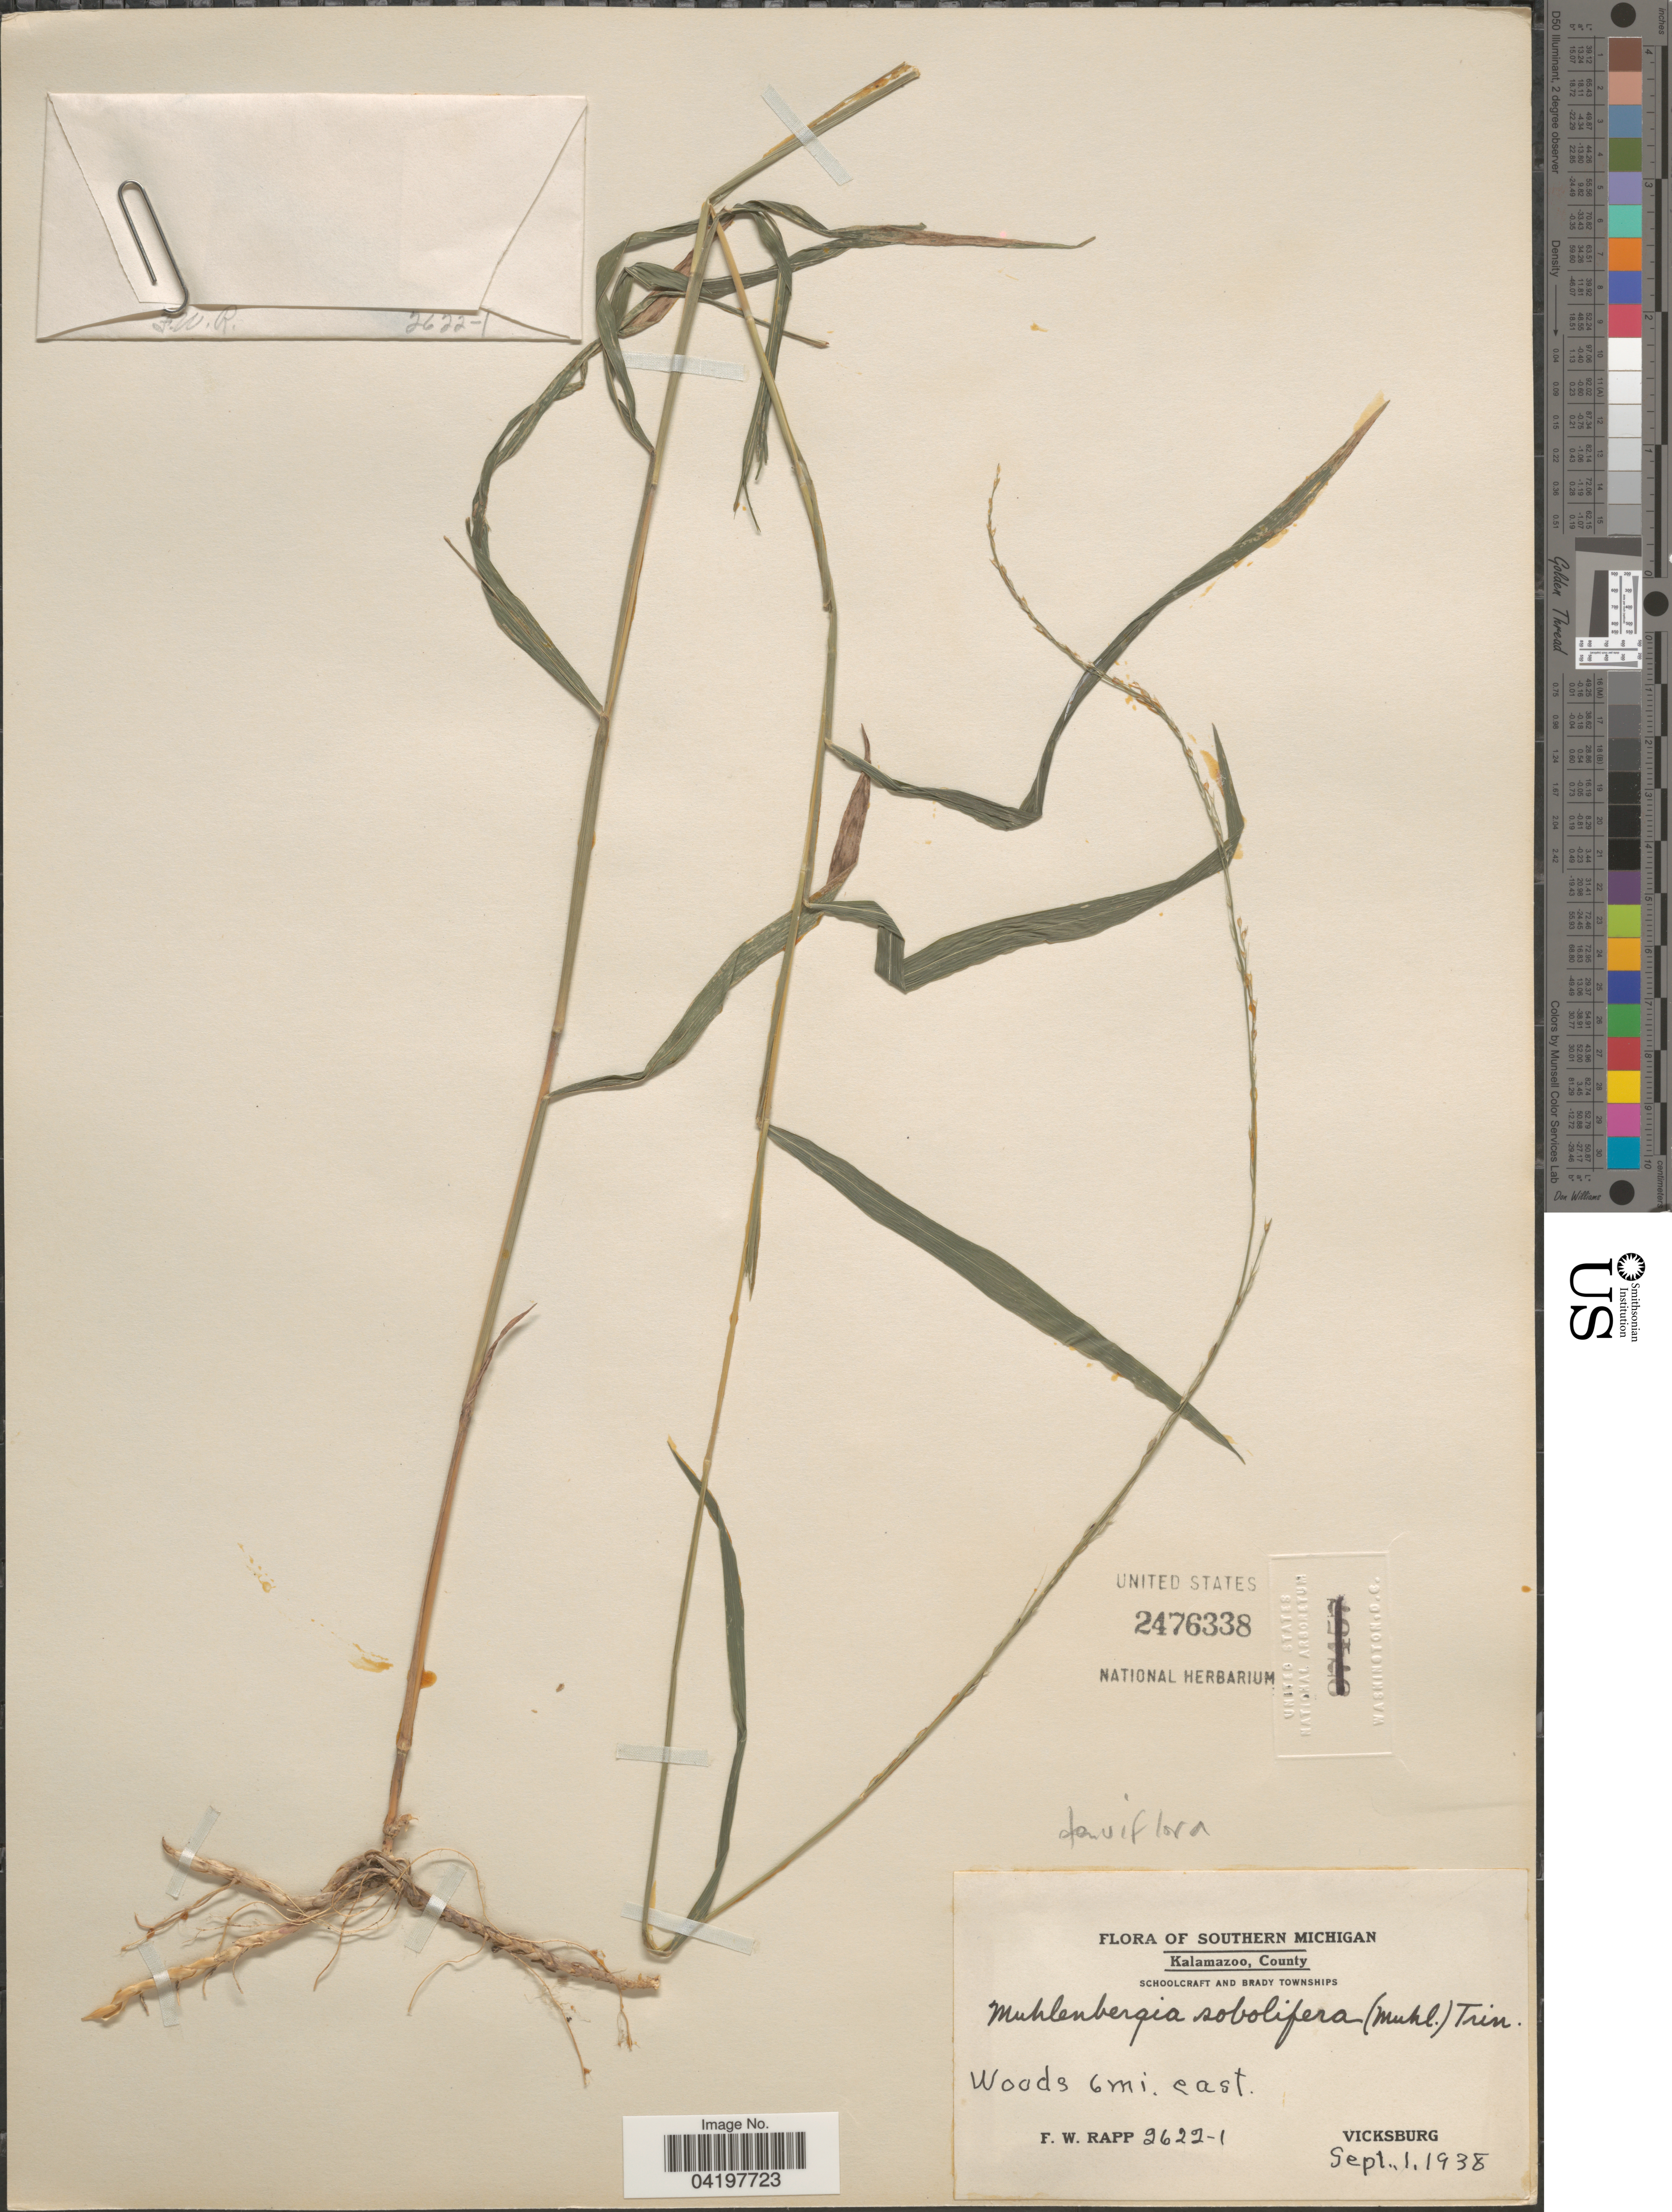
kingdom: Plantae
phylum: Tracheophyta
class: Liliopsida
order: Poales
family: Poaceae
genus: Muhlenbergia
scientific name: Muhlenbergia tenuiflora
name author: (Willd.) Britton, Stearns & Poggenb.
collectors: F. Rapp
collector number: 2622-1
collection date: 1938-09-01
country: United States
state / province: Michigan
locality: Southern Michigan. Kalamazoo, County. Schoolcraft and Brady Townships. Woods 6 mi. east. Vicksburg.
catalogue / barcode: US 2476338